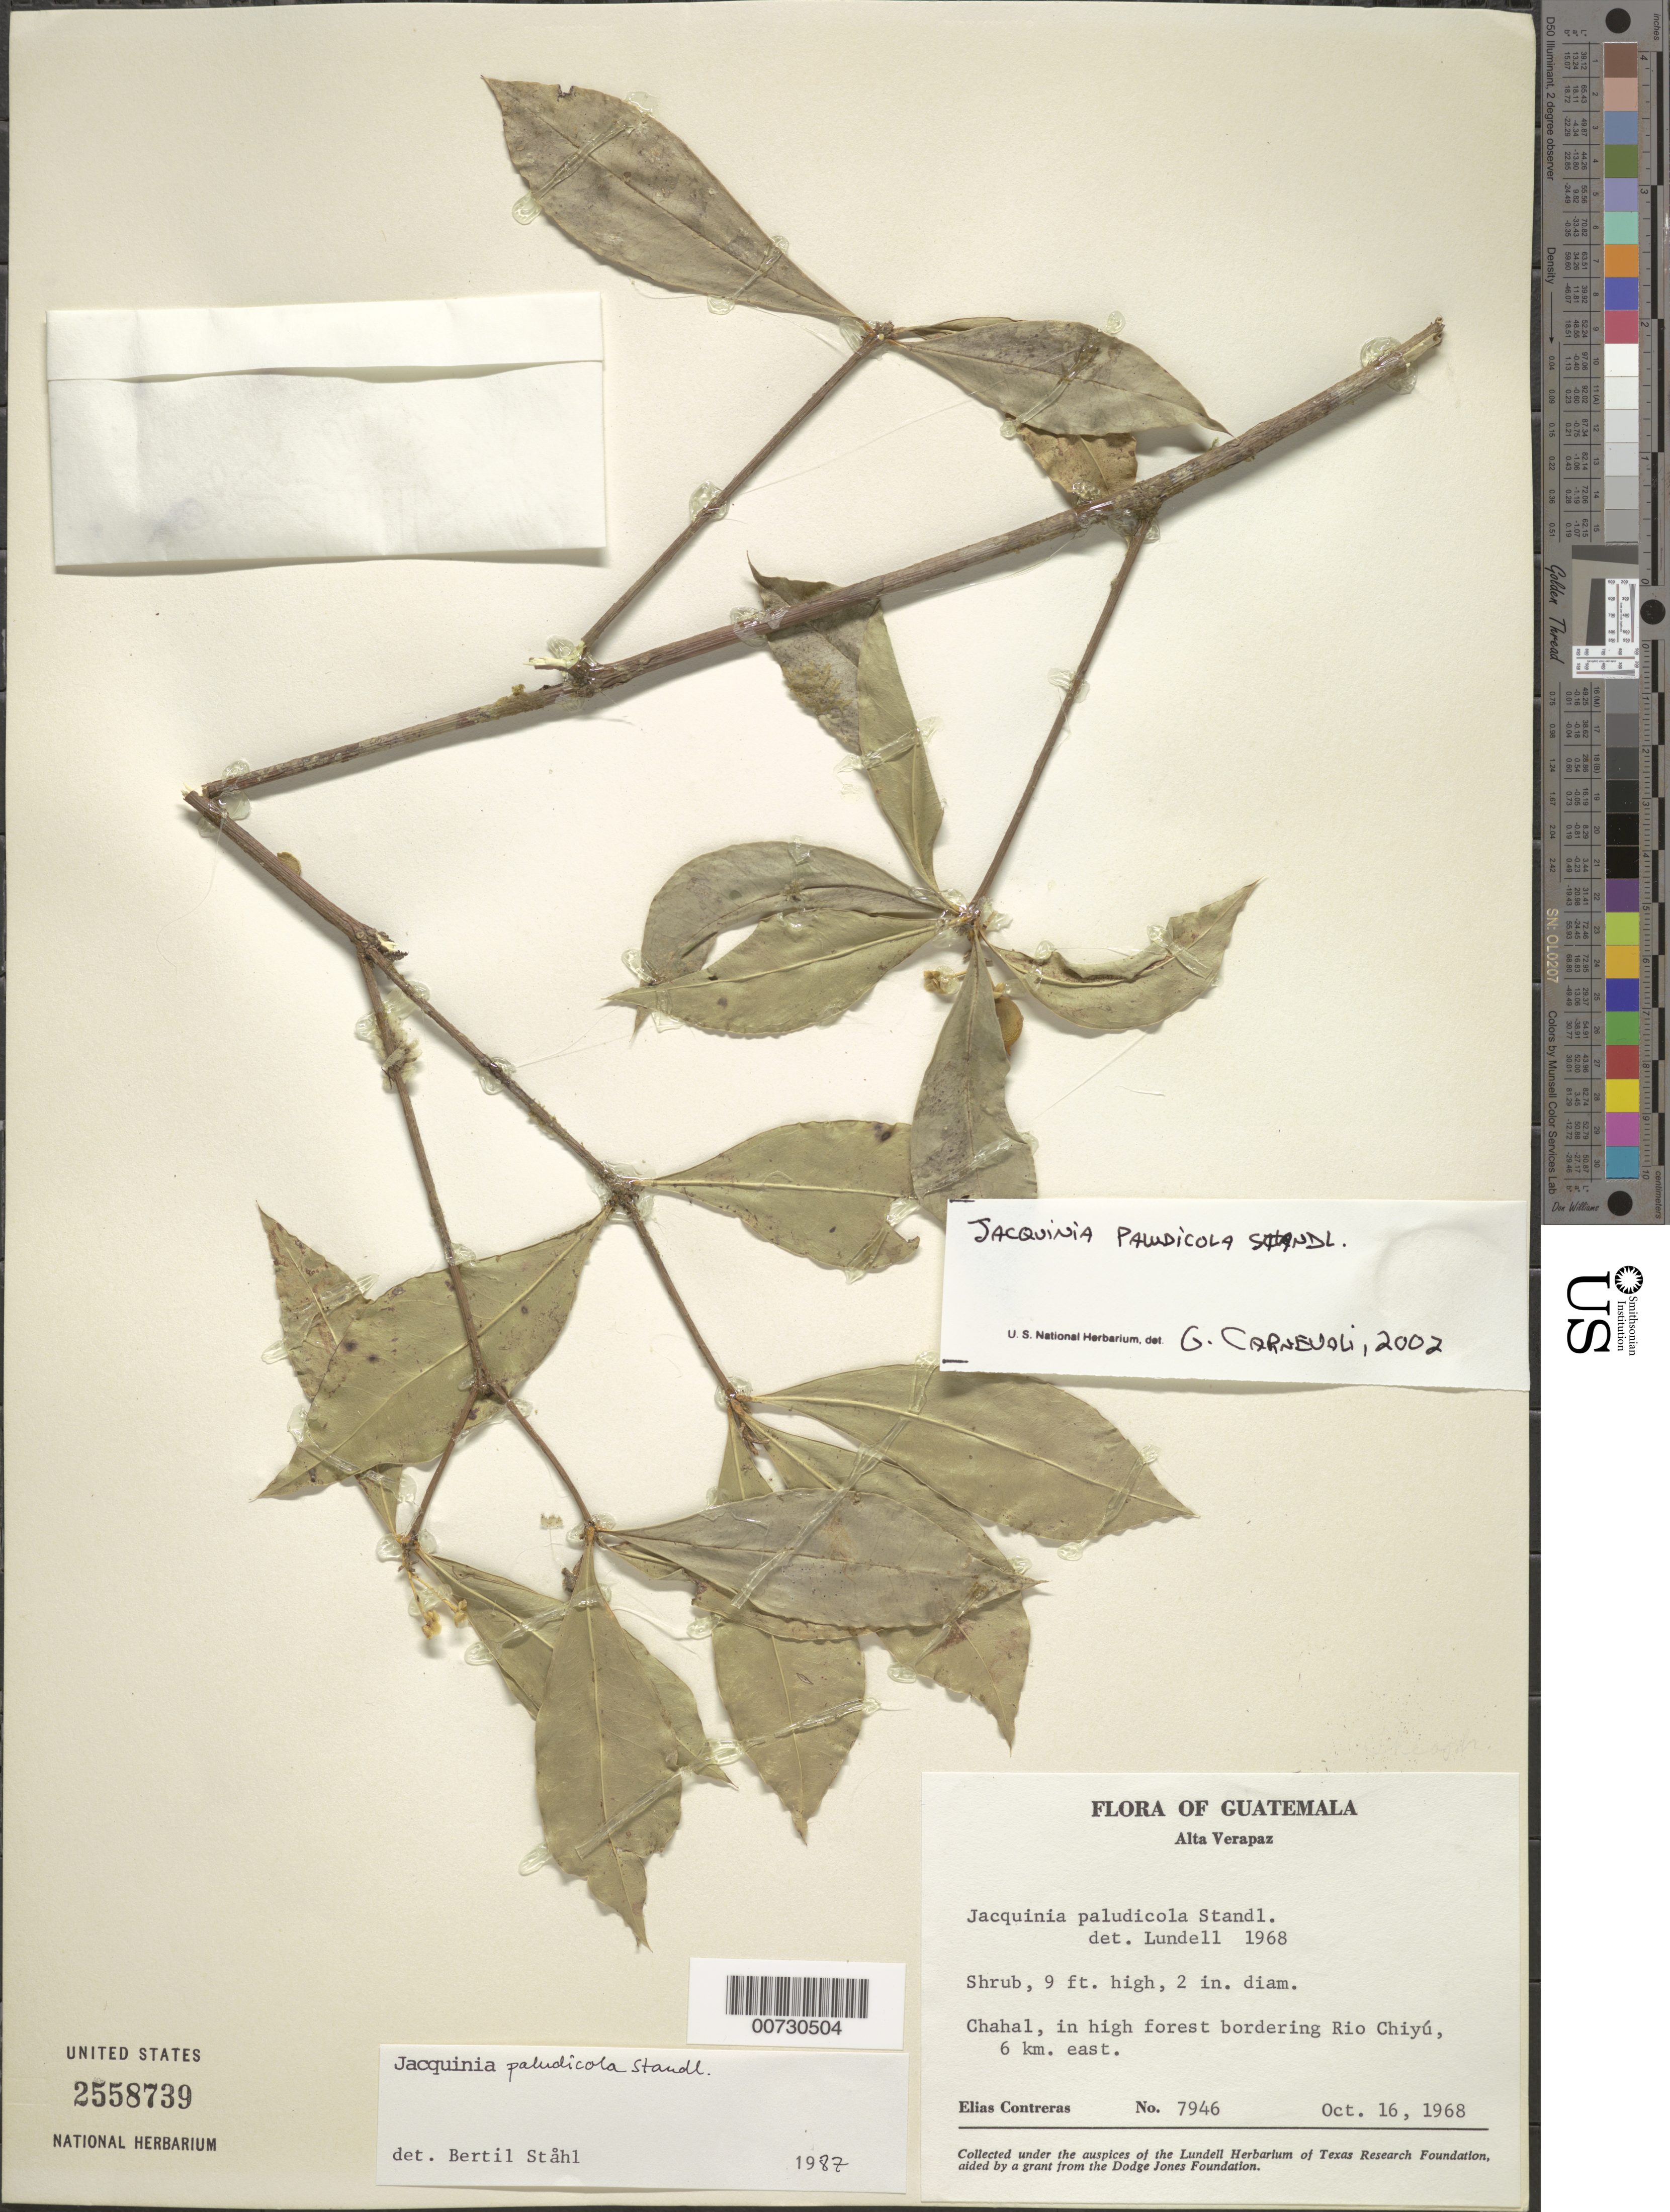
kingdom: Plantae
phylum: Tracheophyta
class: Magnoliopsida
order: Ericales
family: Primulaceae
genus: Jacquinia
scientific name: Jacquinia paludicola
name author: Standl.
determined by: Lundell, C. L.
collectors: E. Contreras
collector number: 7946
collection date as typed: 16 Oct 1968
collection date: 1968-10-16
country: Guatemala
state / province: Alta Verapaz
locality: Chahal, bordering Rio Chiyu, 6 km E.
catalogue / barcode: US 2558739